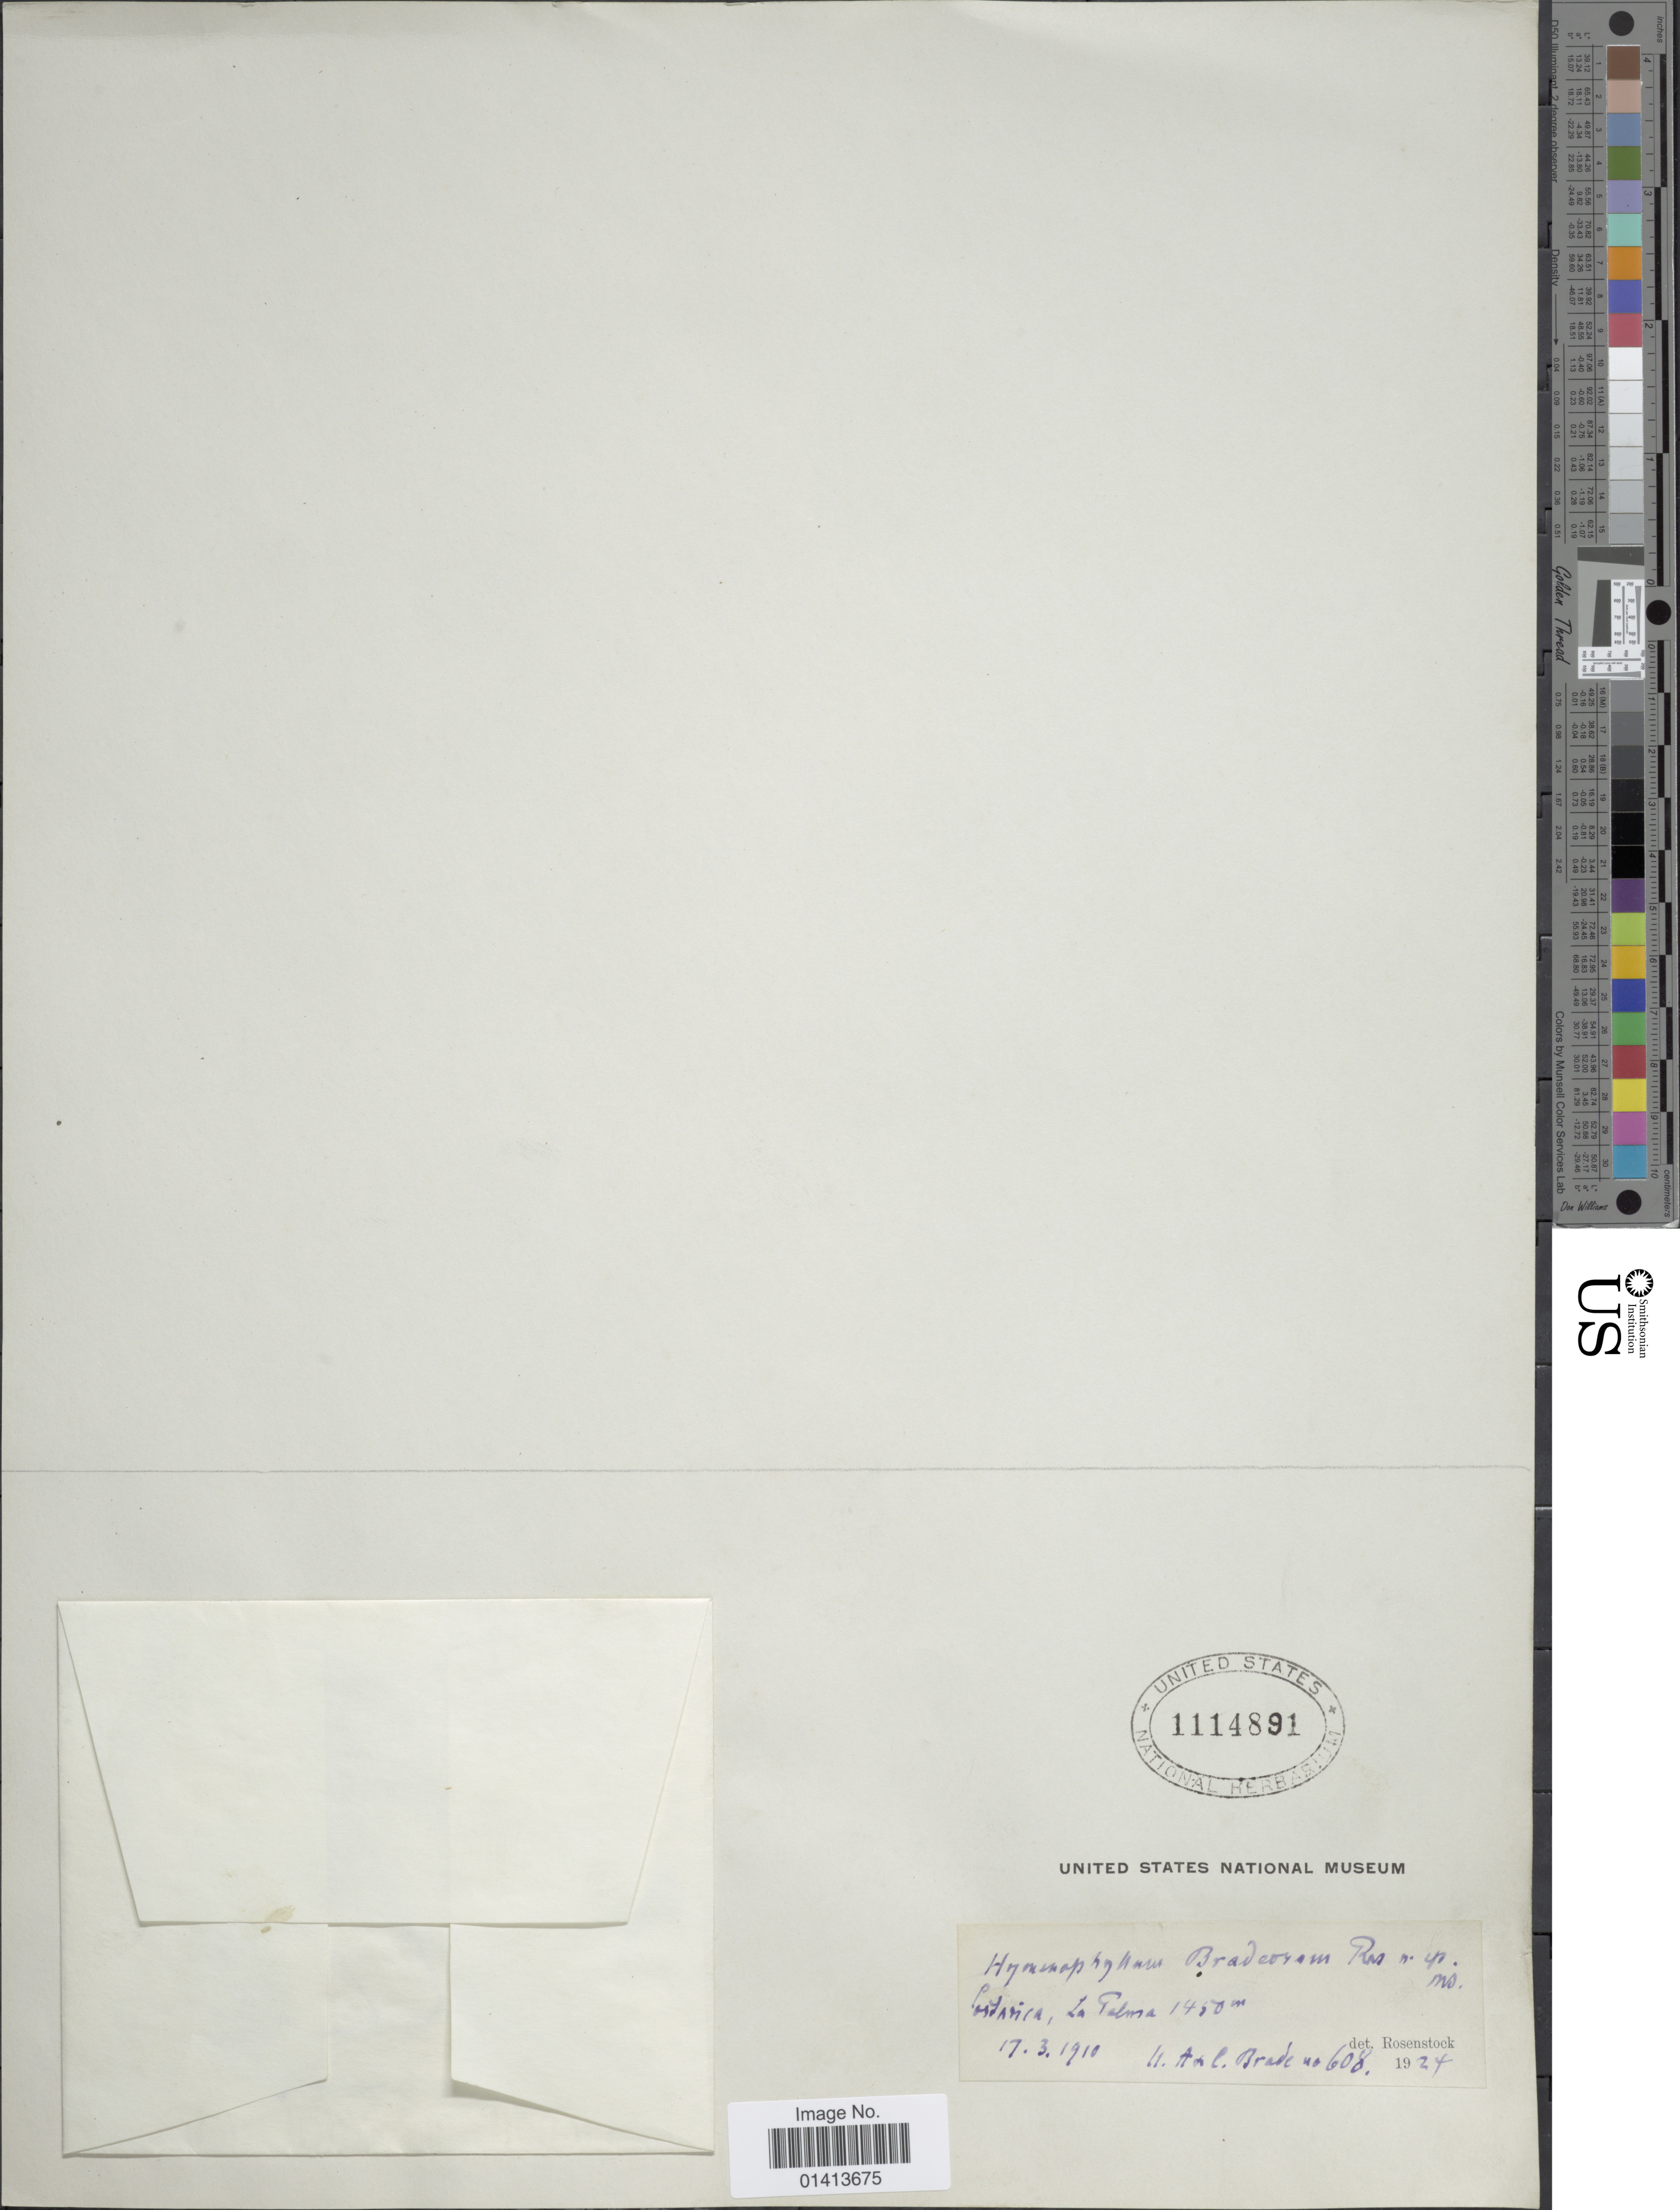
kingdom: Plantae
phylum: Tracheophyta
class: Polypodiopsida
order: Hymenophyllales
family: Hymenophyllaceae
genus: Hymenophyllum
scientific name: Hymenophyllum costaricanum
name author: Bosch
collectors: A. Brade & L. Brade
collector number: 608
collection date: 1910-03-17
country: Costa Rica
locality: La Palma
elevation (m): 1450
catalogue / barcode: US 1114891